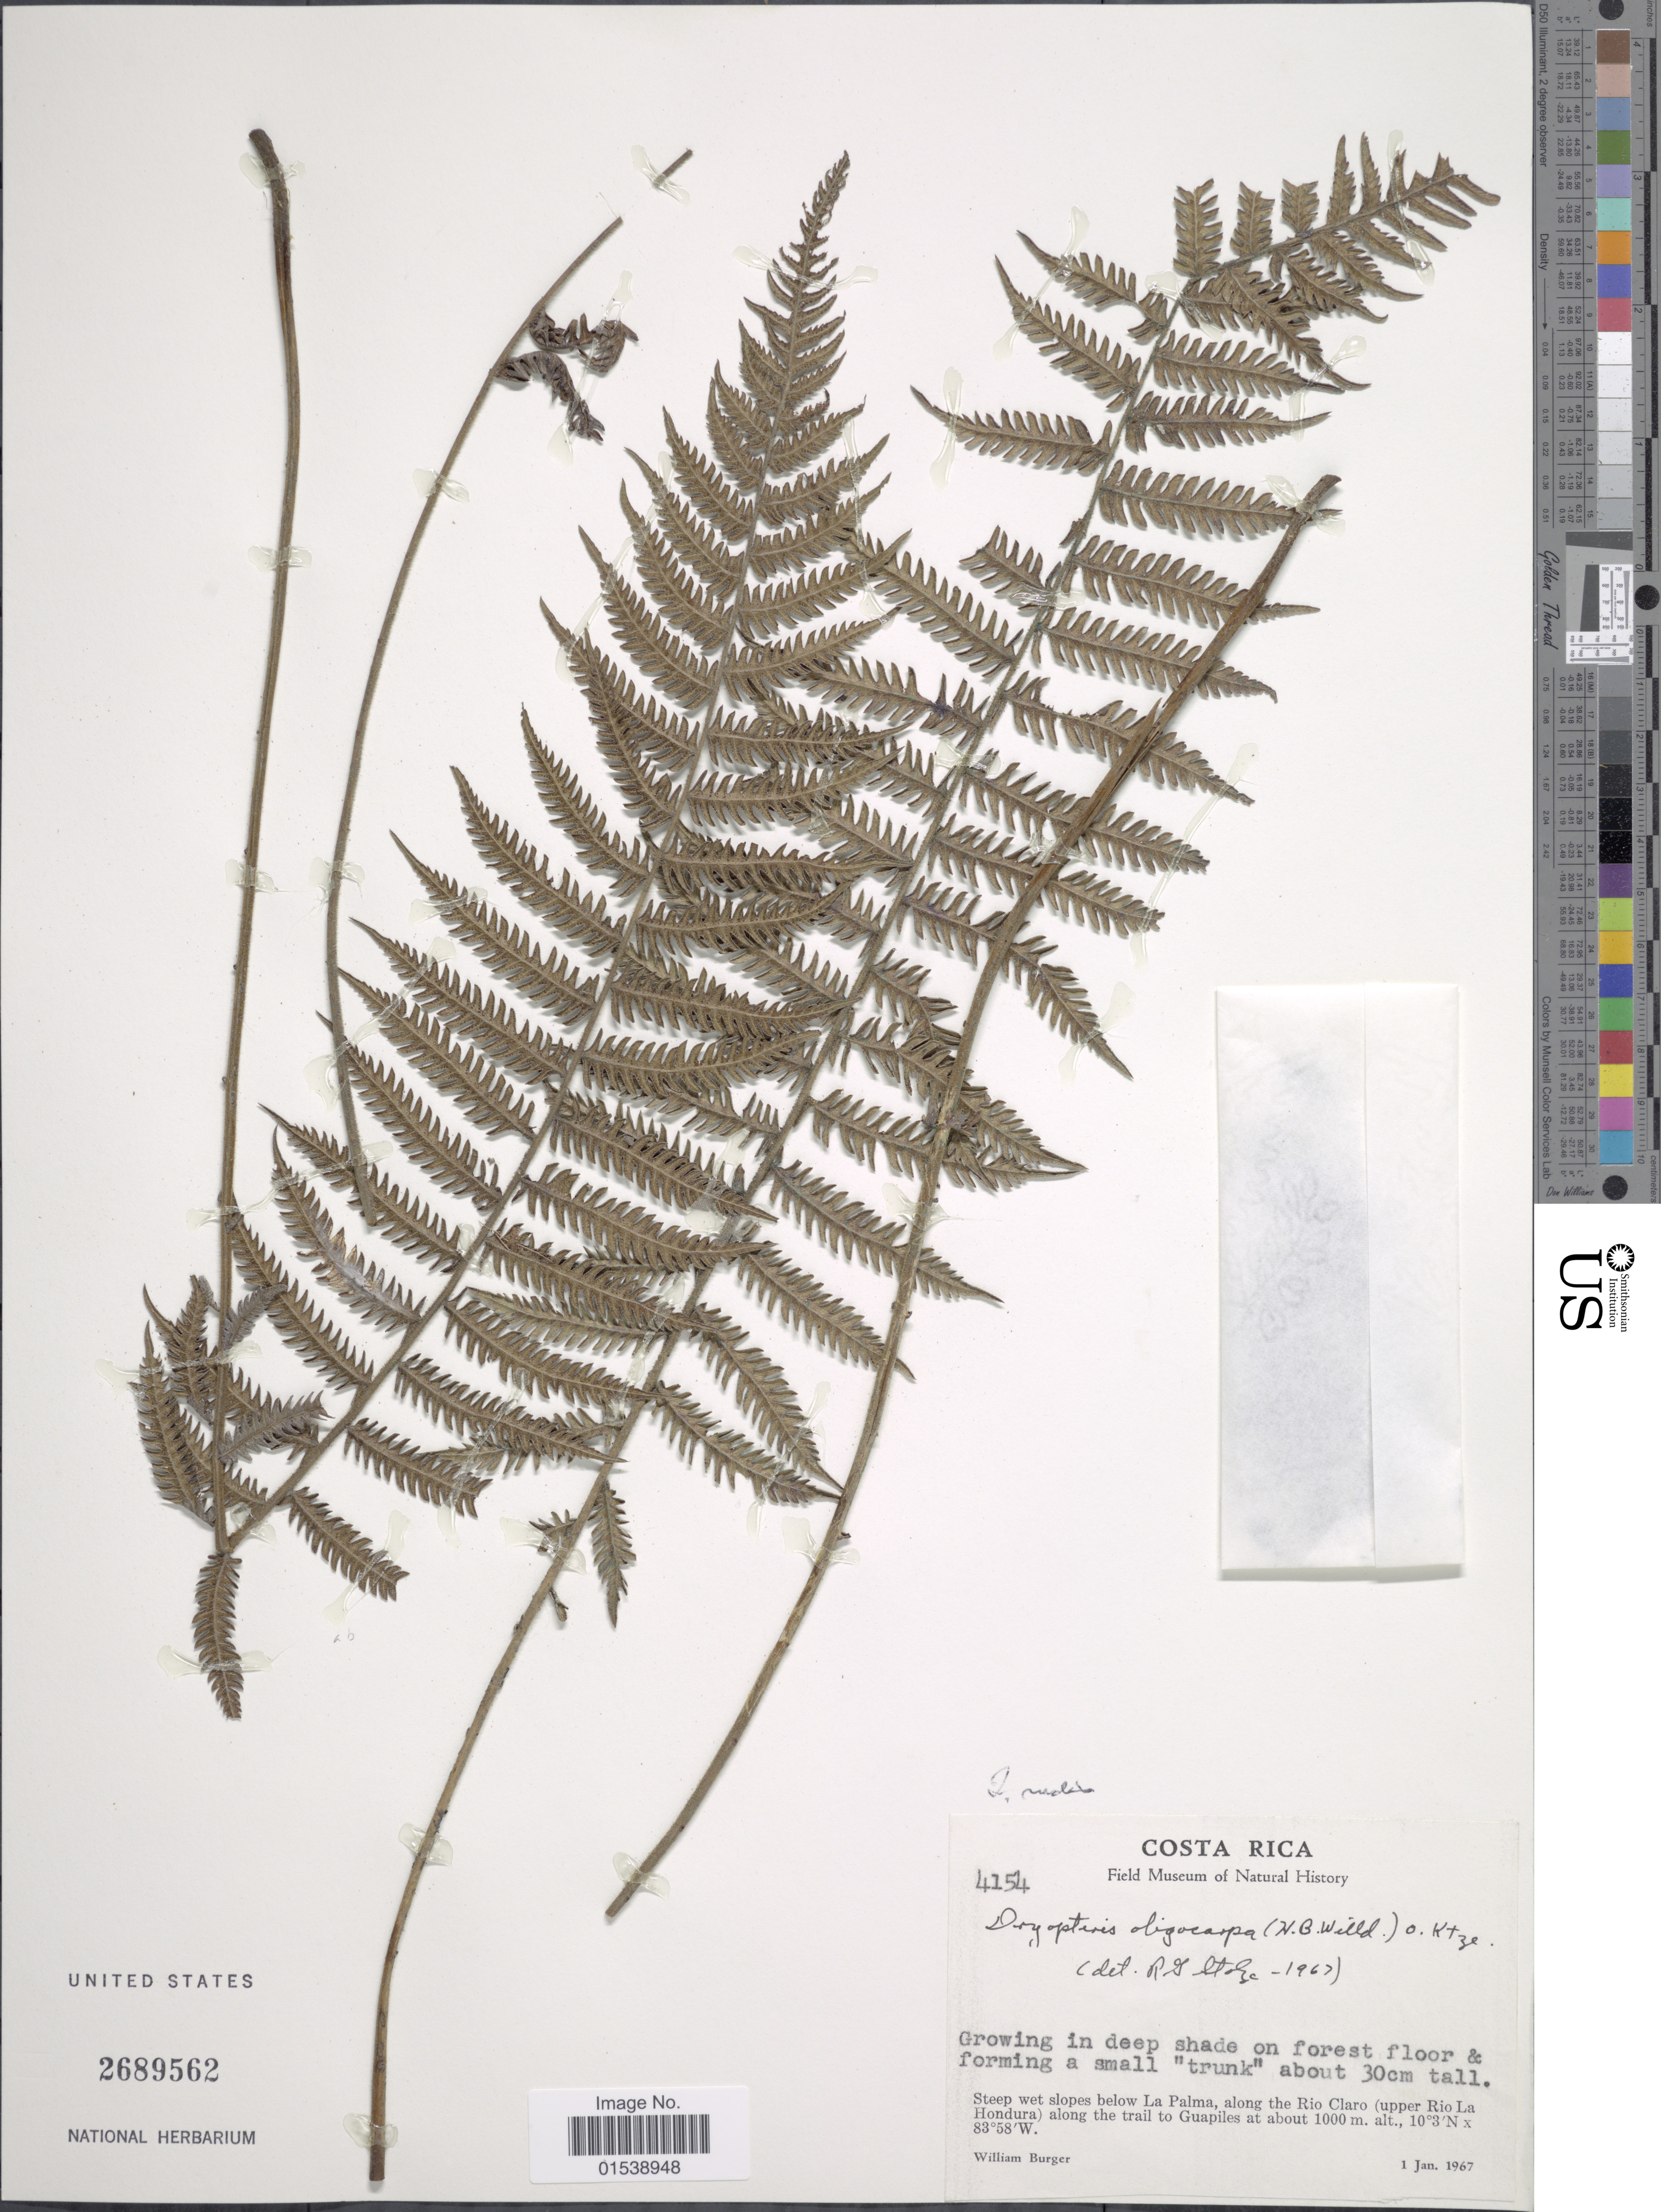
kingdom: Plantae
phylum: Tracheophyta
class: Polypodiopsida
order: Polypodiales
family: Thelypteridaceae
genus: Amauropelta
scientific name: Amauropelta rudis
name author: (Kunze) Pic. Serm.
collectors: W. Burger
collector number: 4154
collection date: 1967-01-01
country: Costa Rica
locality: Steep wet slopes below La Palma, along the Rio Claro (upper Rio La Hondura) along the trail to Guapiles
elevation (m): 1000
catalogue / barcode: US 2689562